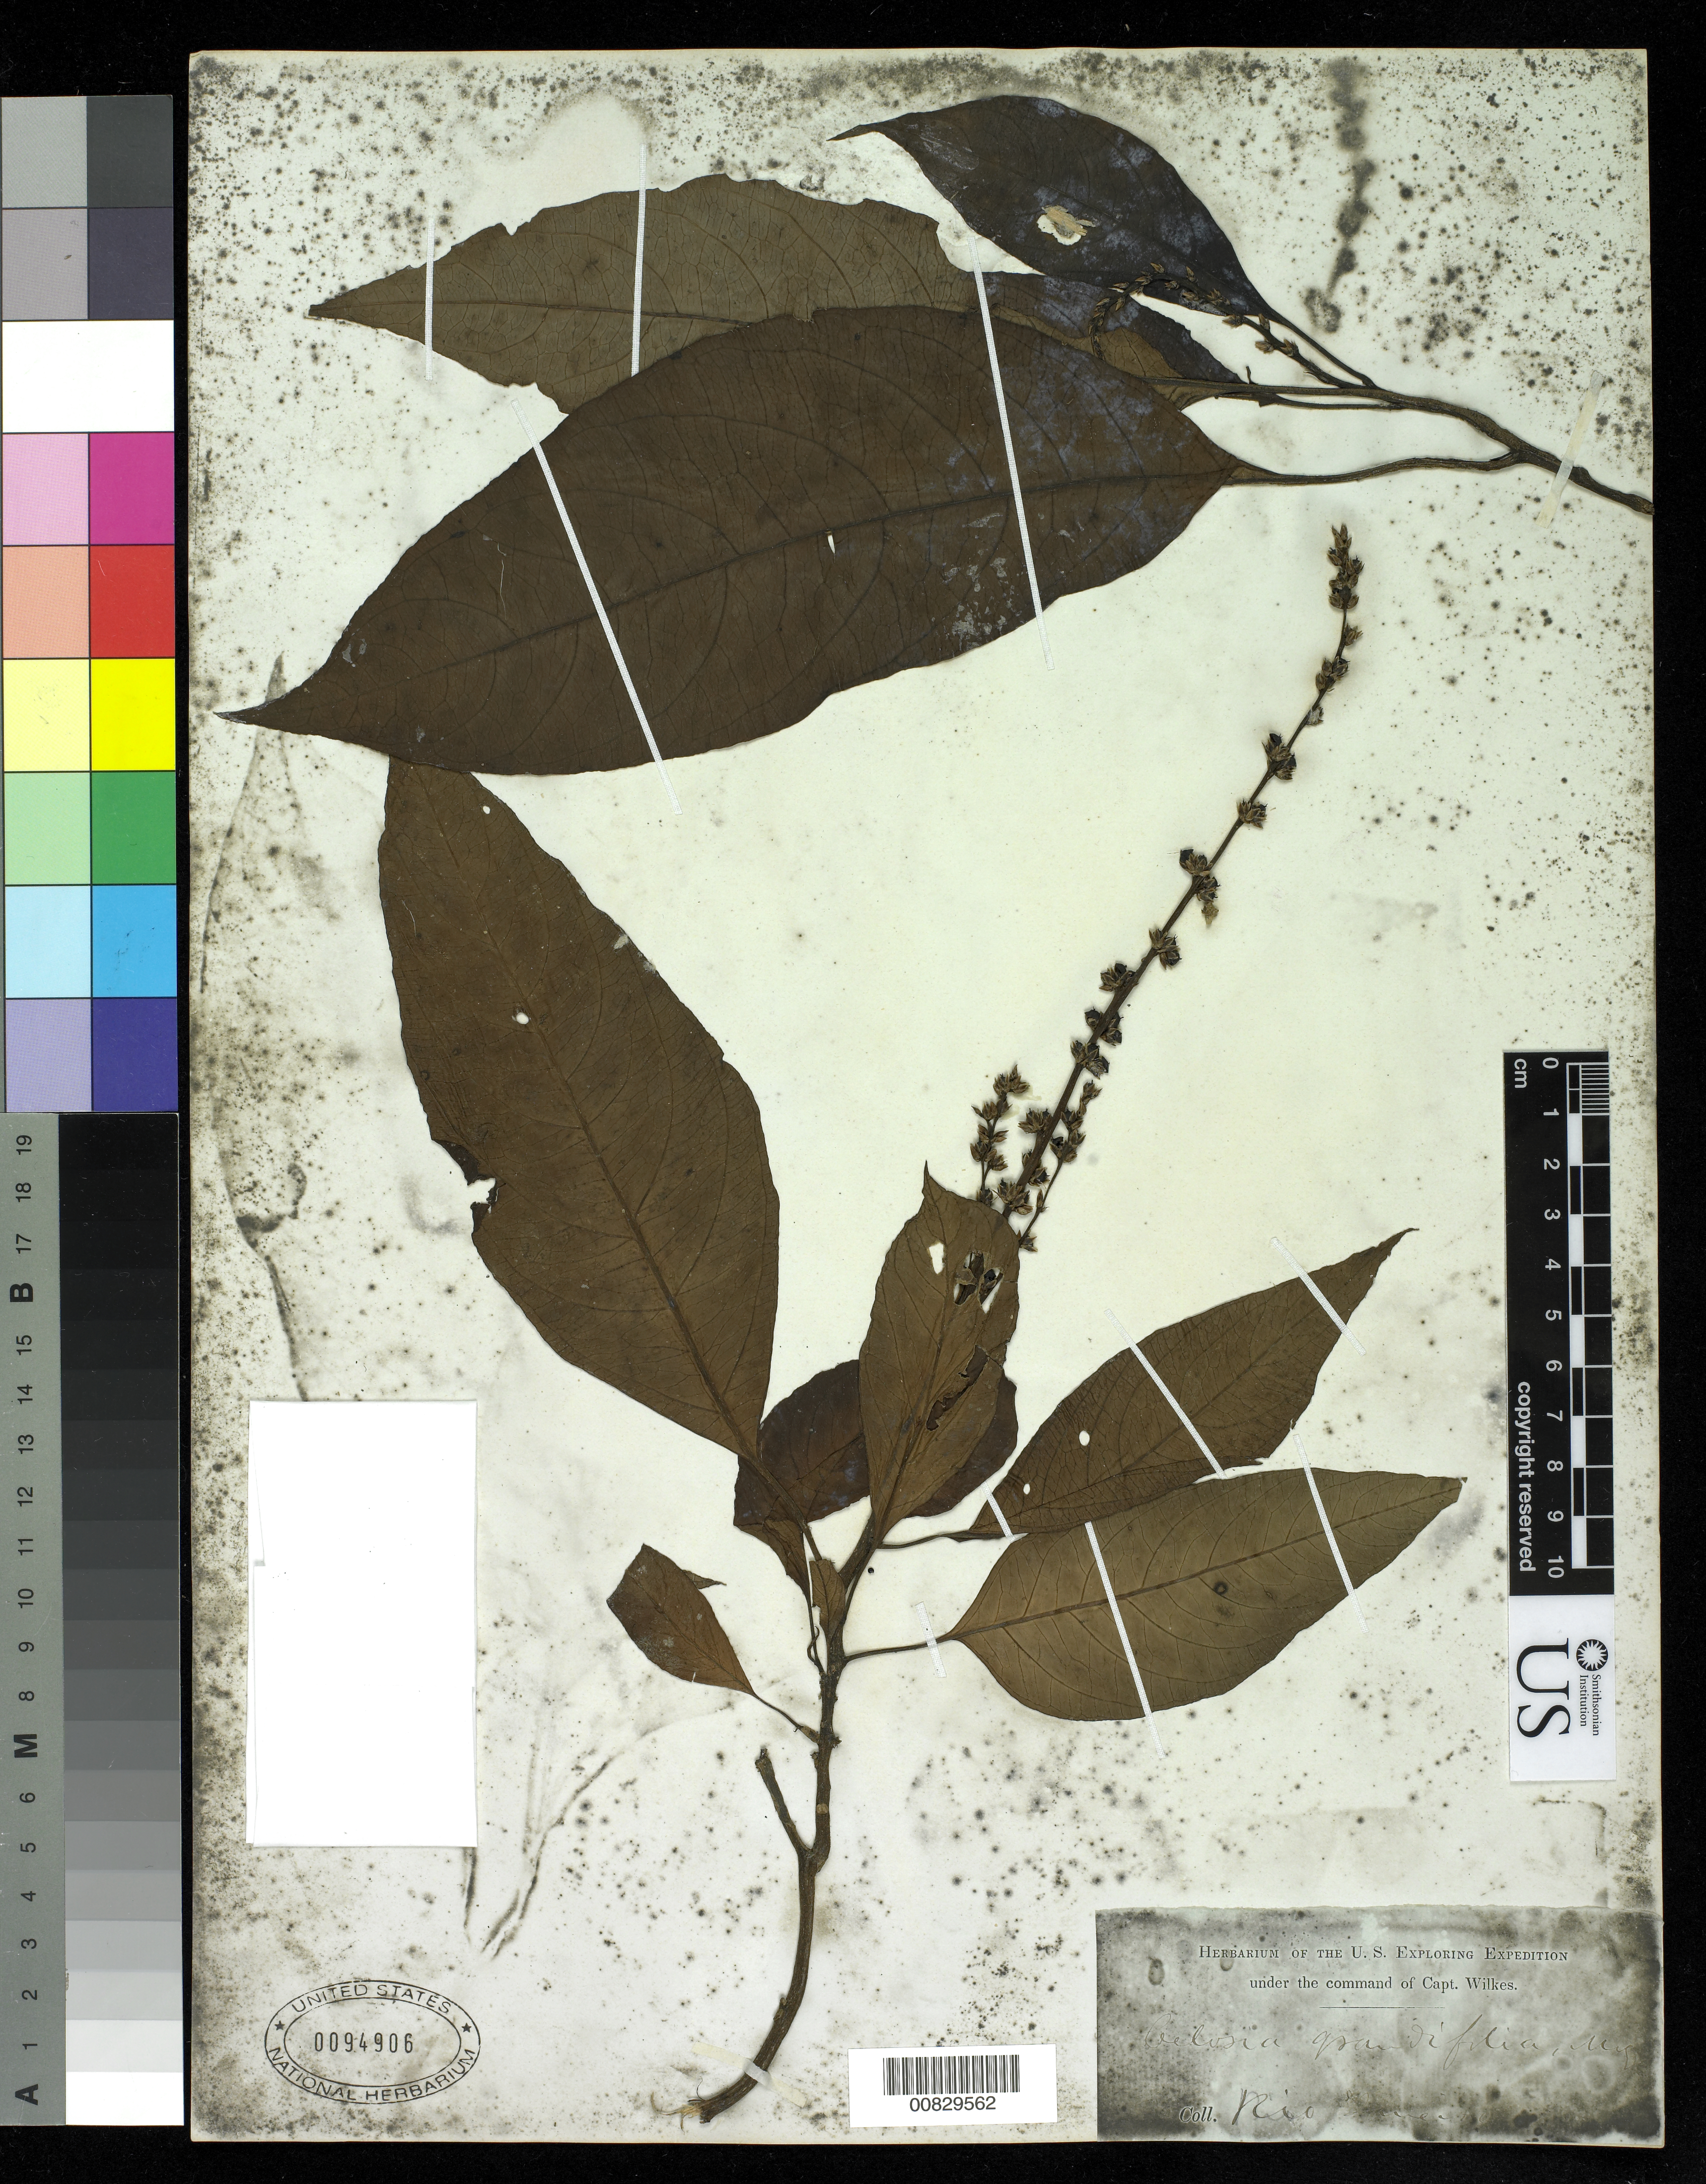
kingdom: Plantae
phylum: Tracheophyta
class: Magnoliopsida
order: Caryophyllales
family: Amaranthaceae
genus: Celosia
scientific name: Celosia grandifolia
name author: Moq.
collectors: Wilkes Explor. Exped.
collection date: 1838/1842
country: Brazil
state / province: Rio de Janeiro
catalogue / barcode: US 94906